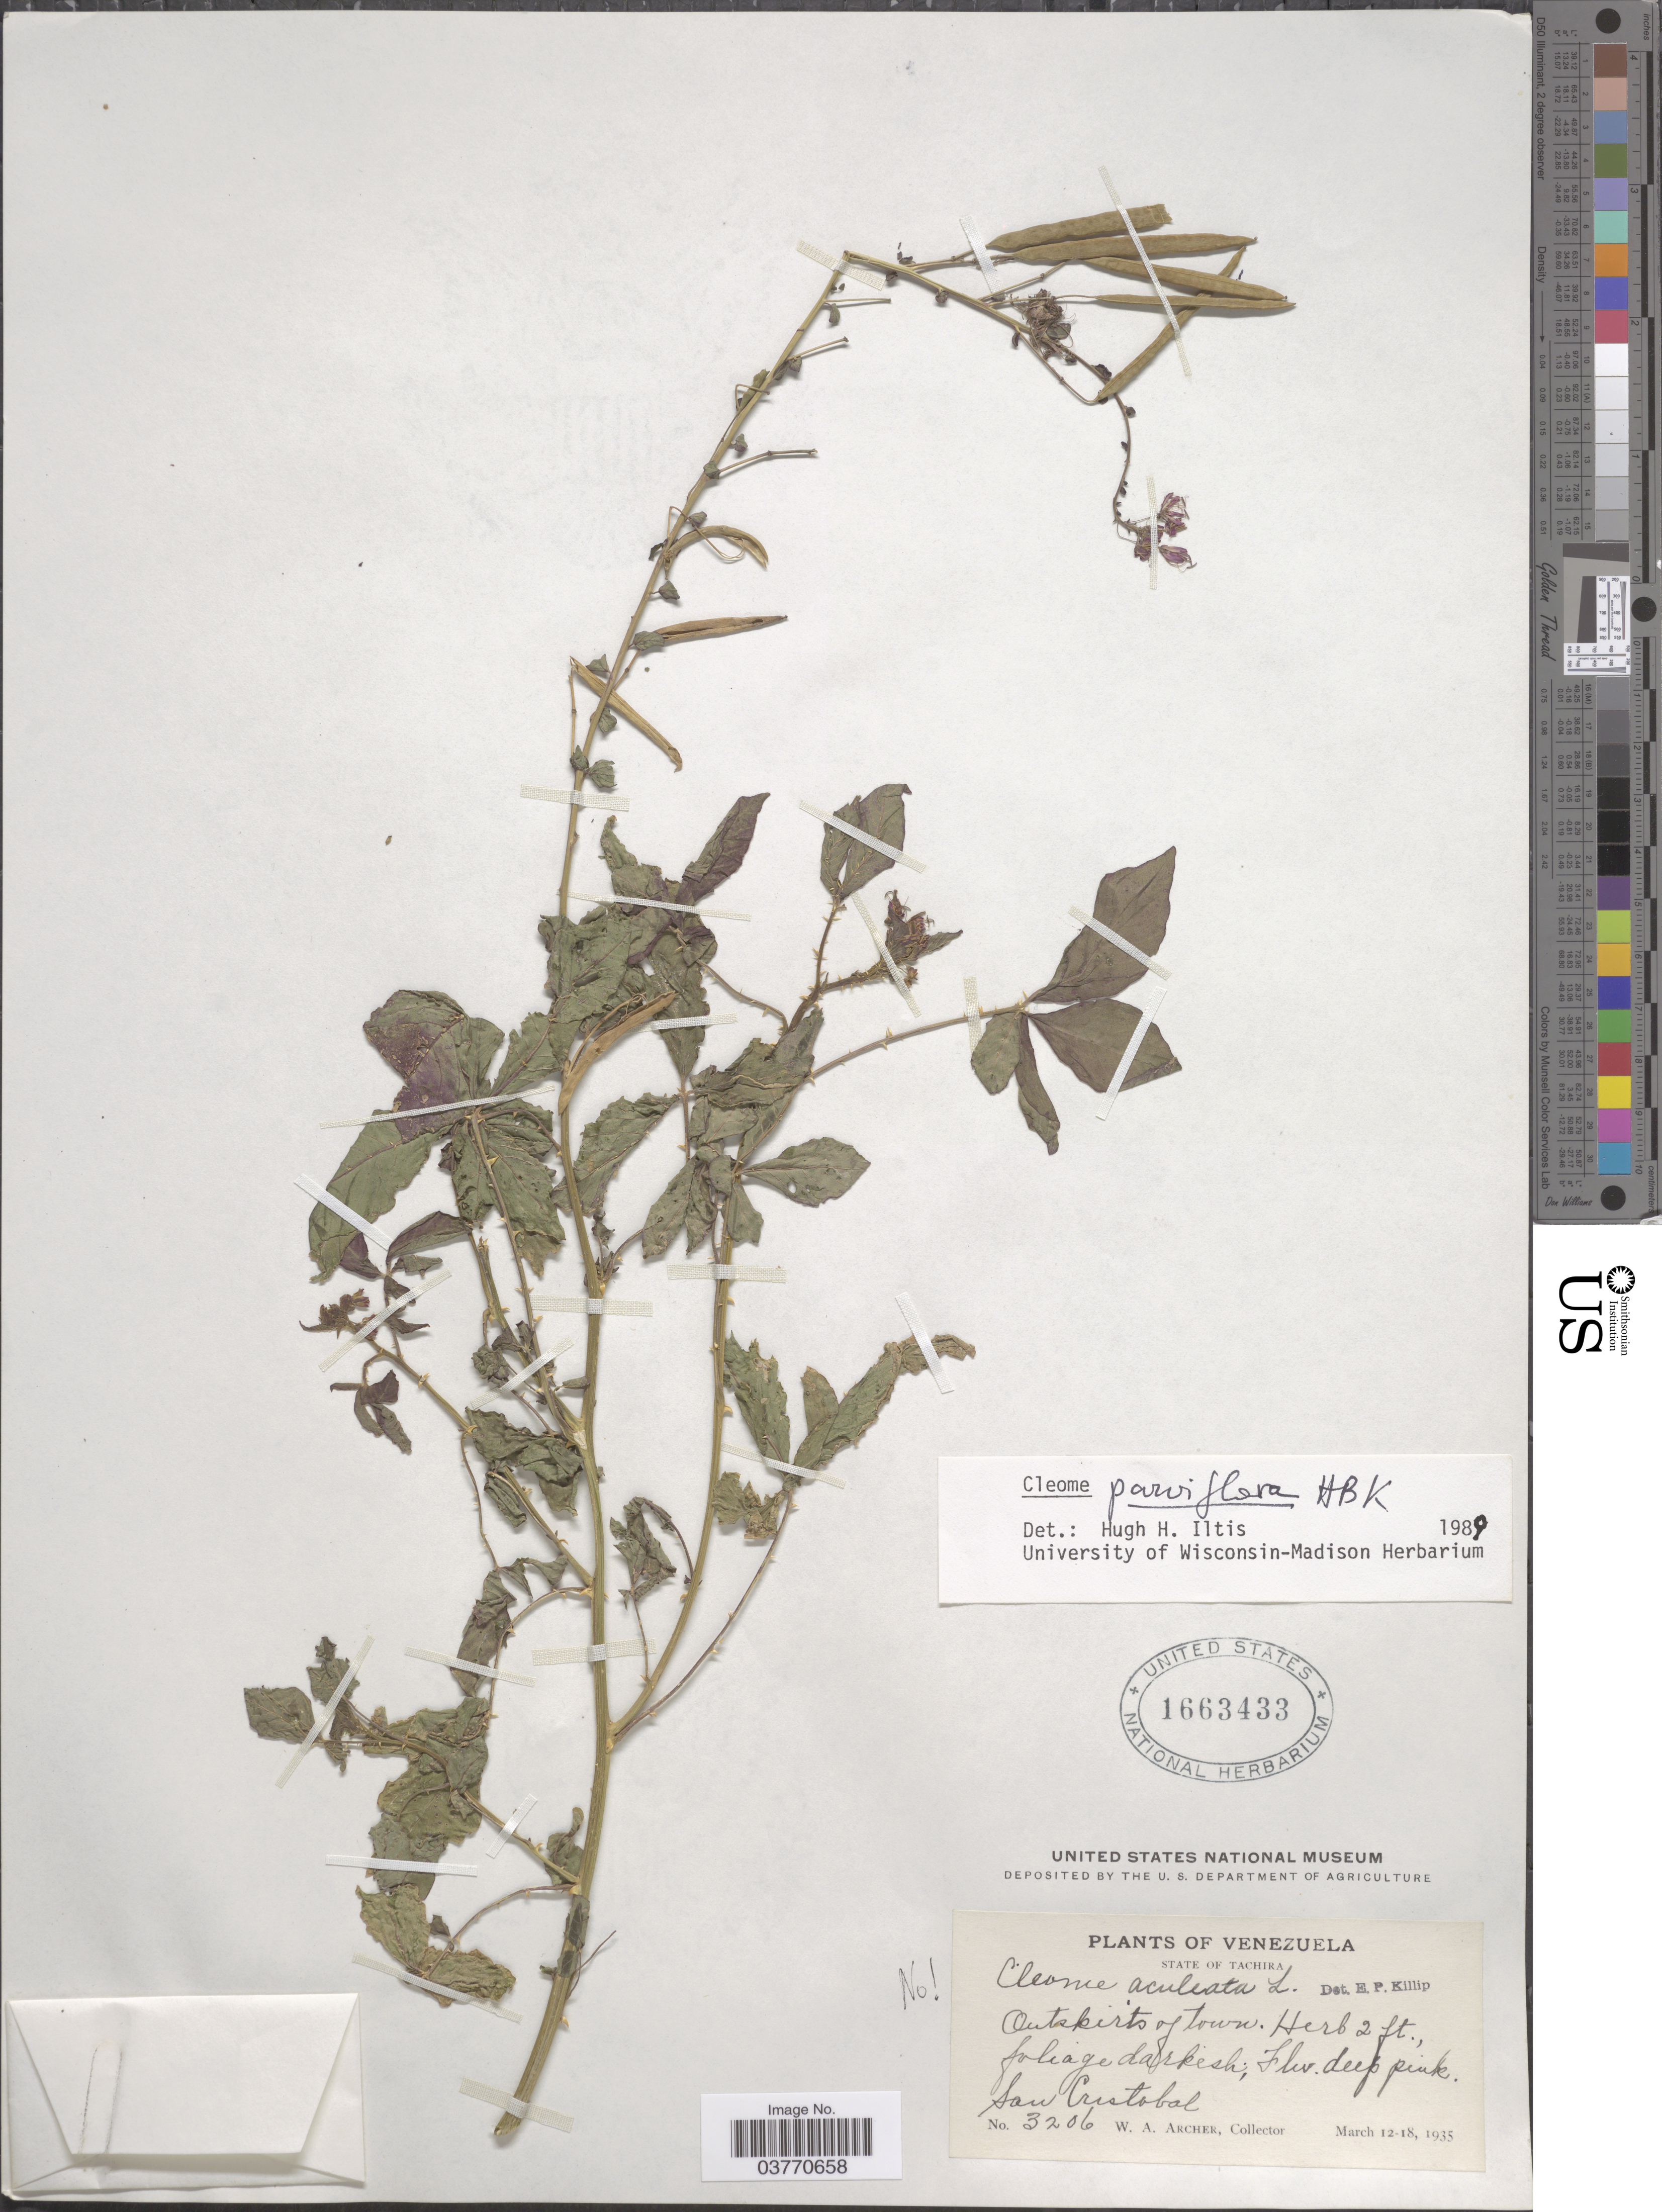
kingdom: Plantae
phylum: Tracheophyta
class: Magnoliopsida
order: Brassicales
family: Cleomaceae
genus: Tarenaya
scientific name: Tarenaya parviflora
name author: (Kunth) Iltis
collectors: W. Archer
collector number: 3206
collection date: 1935-03-12/1935-03-18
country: Venezuela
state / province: Tachira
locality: Outskirts of town. San Cristobal.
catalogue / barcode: US 1663433